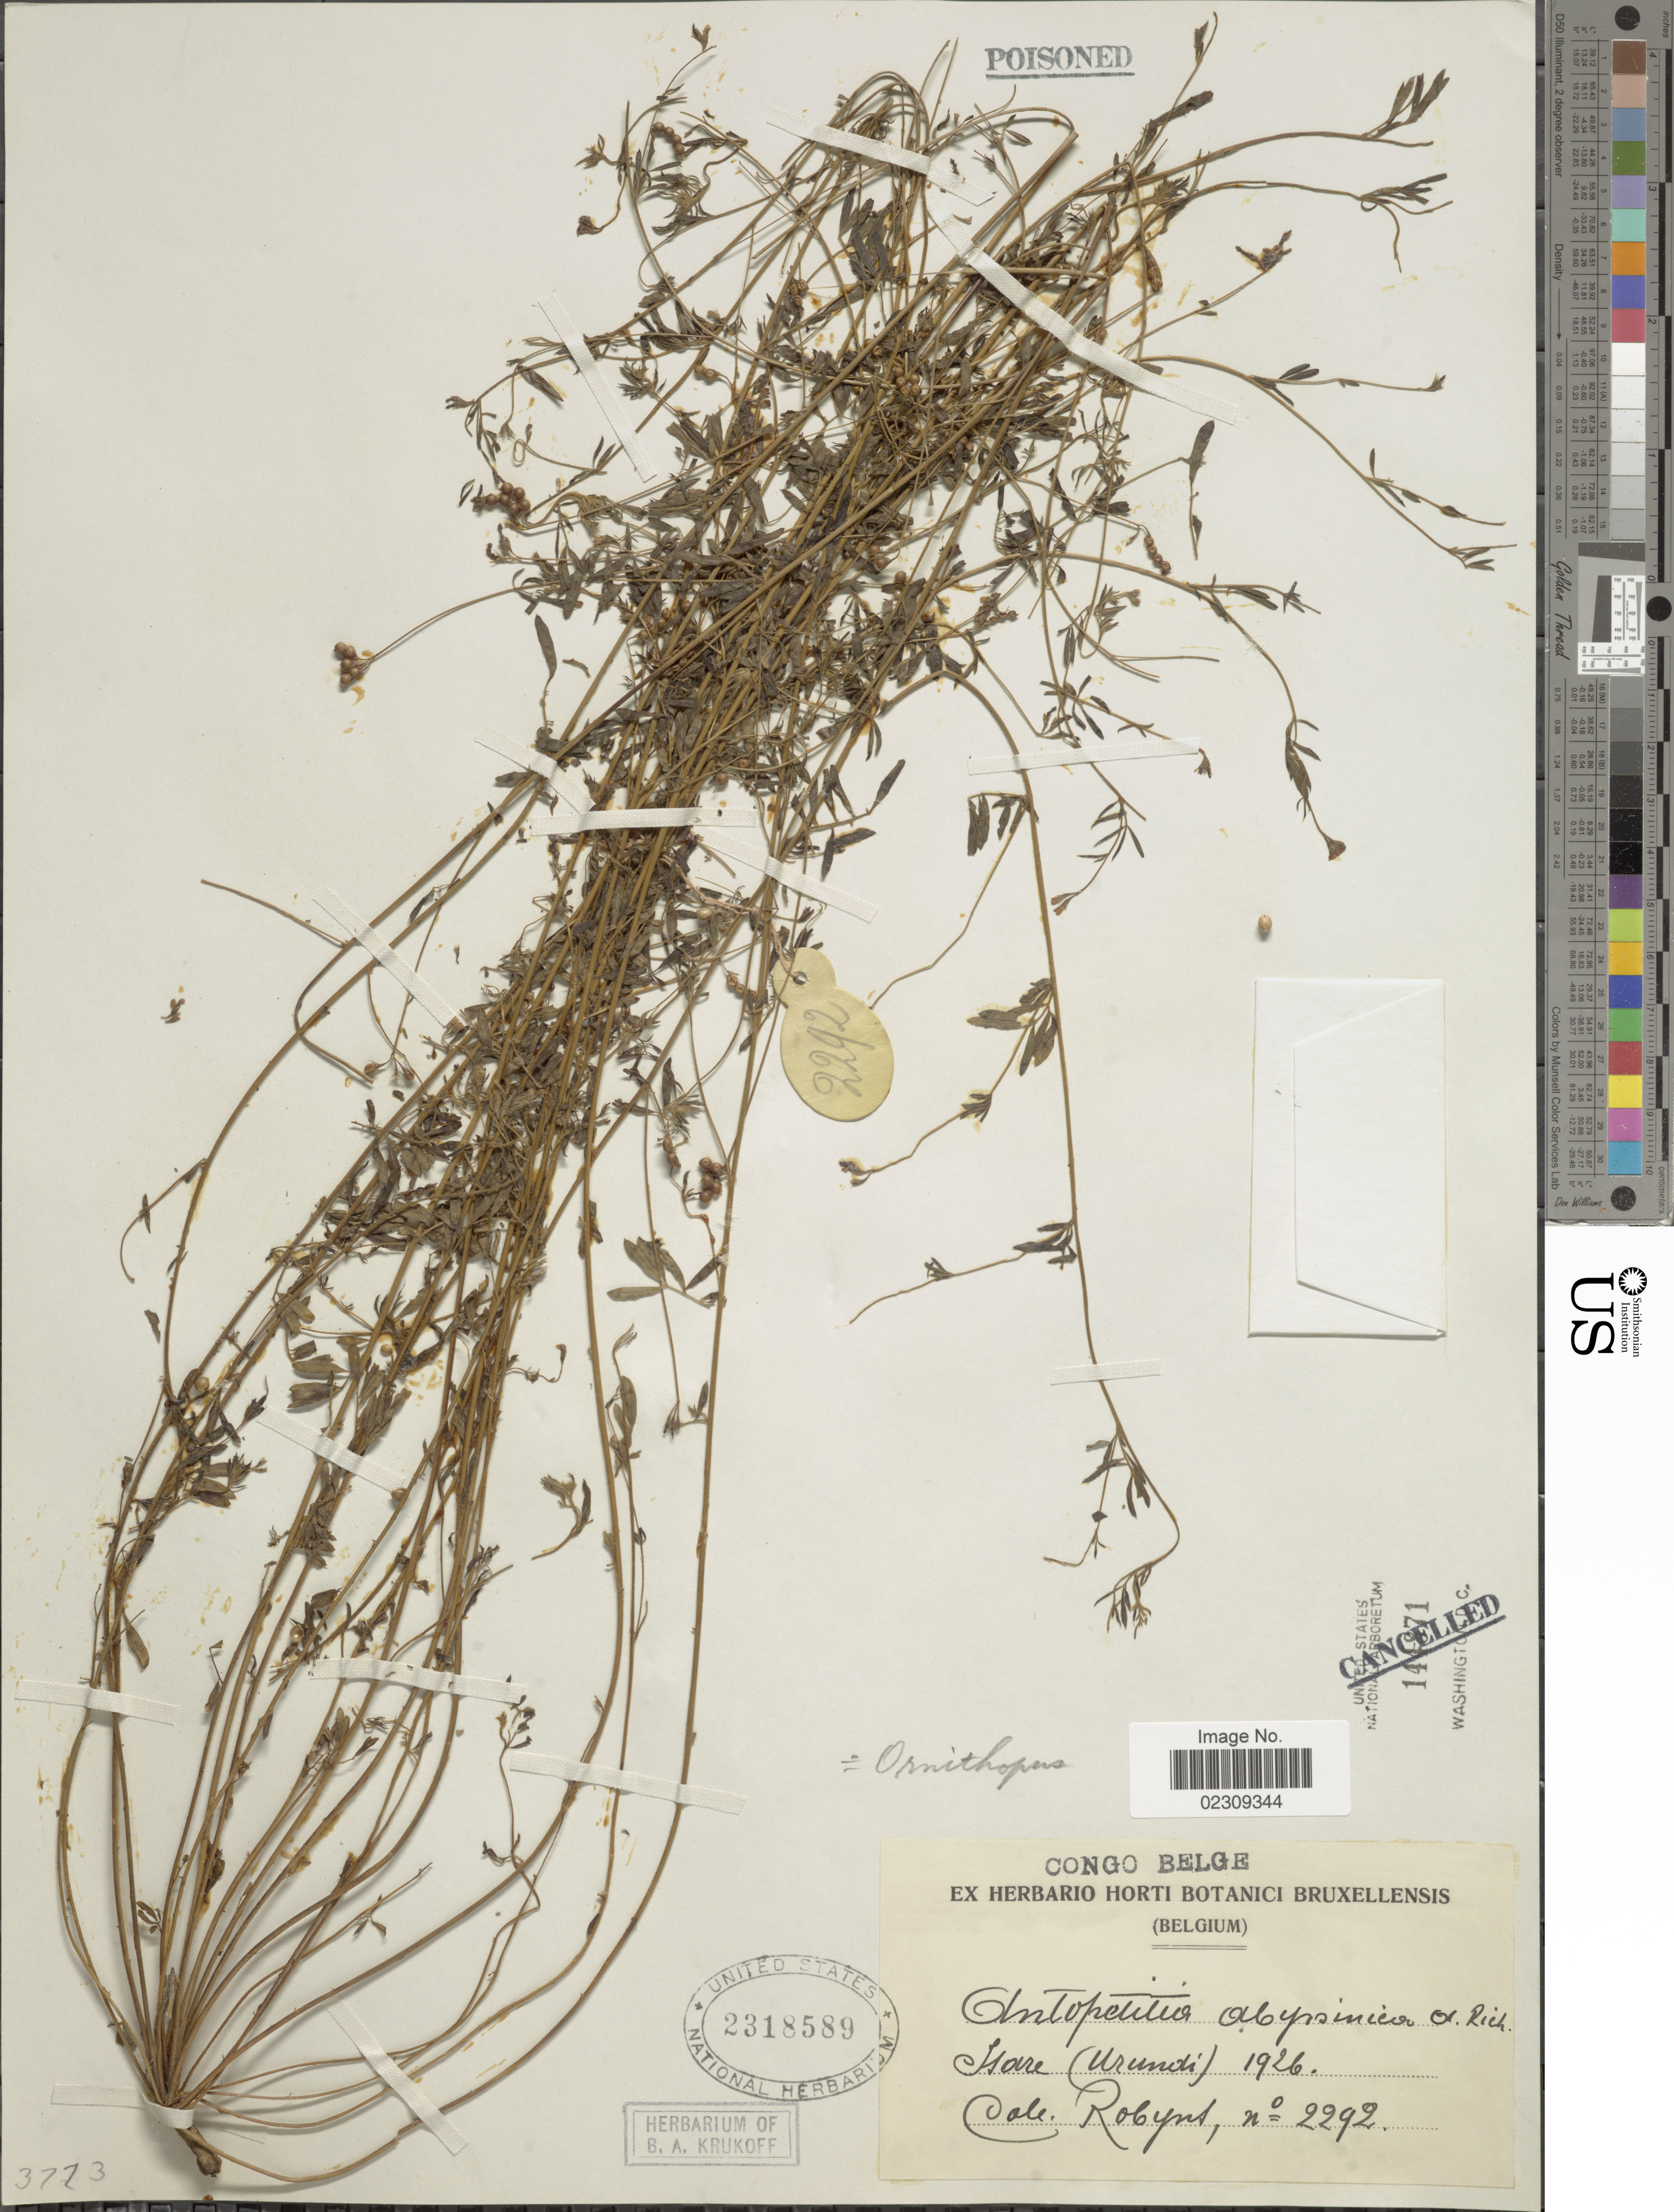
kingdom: Plantae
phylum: Tracheophyta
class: Magnoliopsida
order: Fabales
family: Fabaceae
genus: Antopetitia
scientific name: Antopetitia abyssinica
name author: A. Rich.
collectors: -. Robyns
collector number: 2292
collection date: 1926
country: Burundi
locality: Congo Belge, Hare (Urundi)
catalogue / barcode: US 2318589